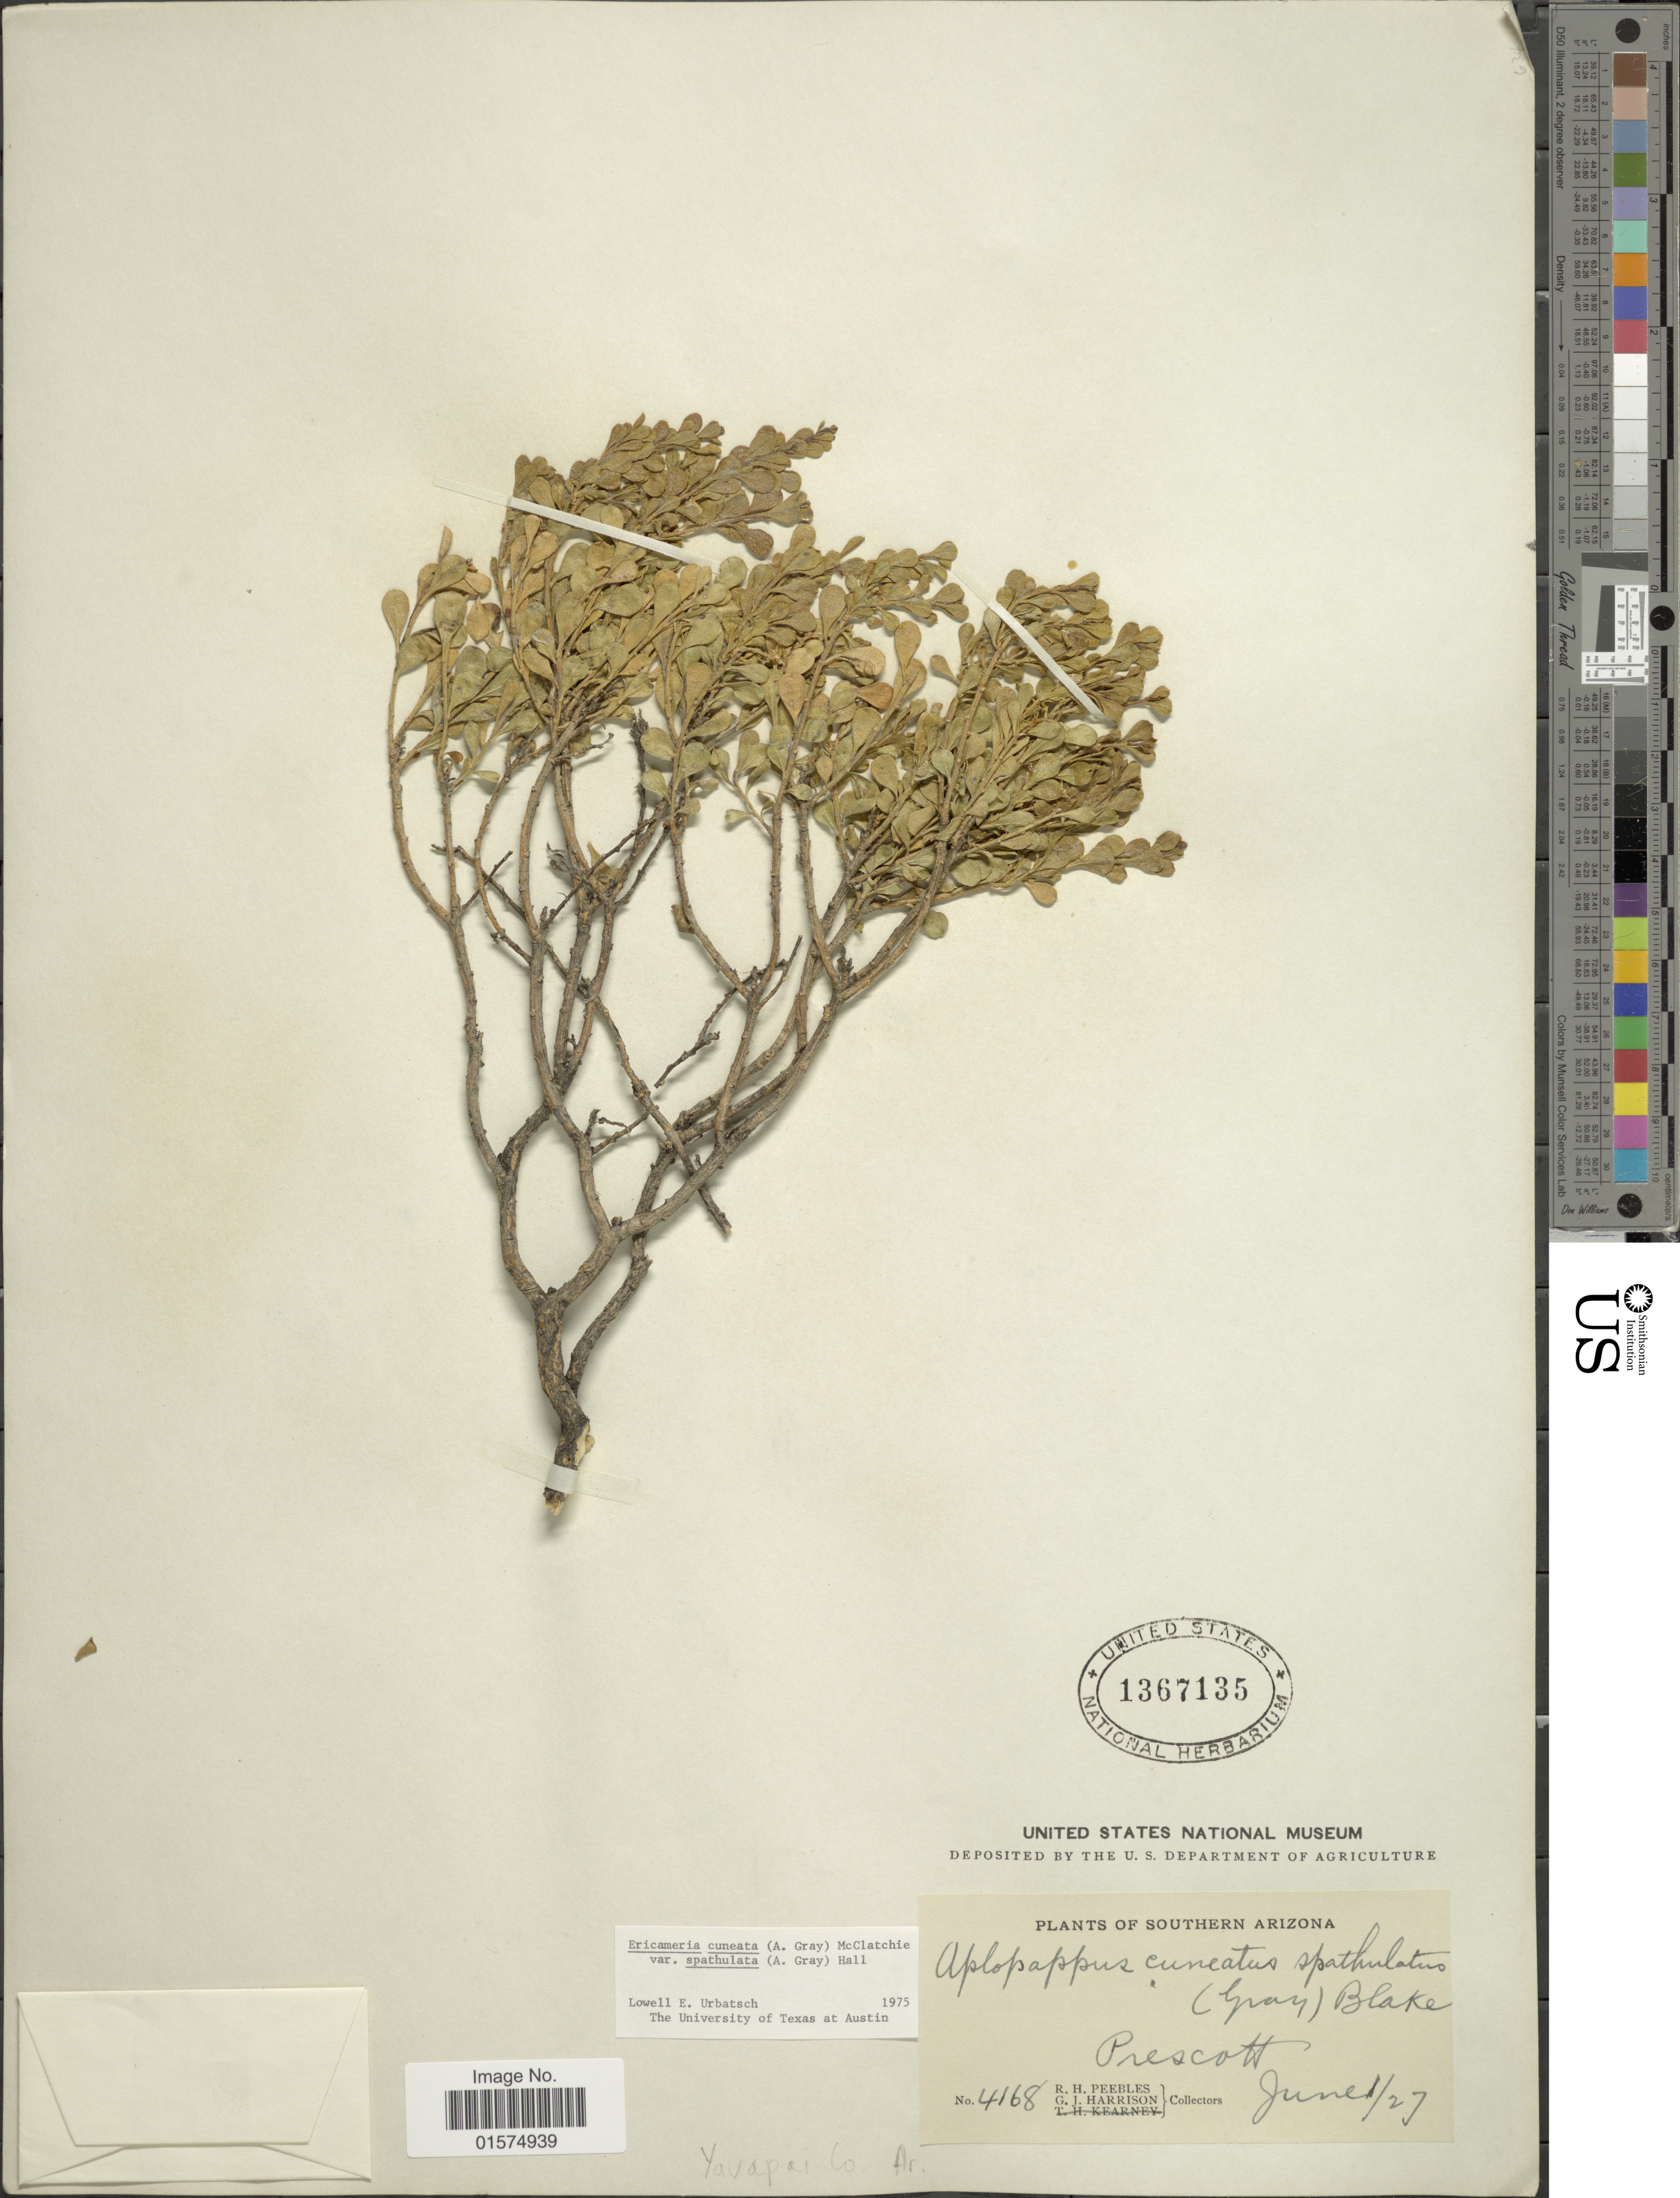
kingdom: Plantae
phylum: Tracheophyta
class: Magnoliopsida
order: Asterales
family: Asteraceae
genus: Ericameria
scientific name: Ericameria cuneata var. spathulata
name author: (A. Gray) H.M. Hall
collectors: R. H. Peebles & G. J. Harrison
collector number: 4168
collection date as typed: Transcribed d/m/y: 1/6/27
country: United States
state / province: Arizona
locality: Southern Arizona. Prescott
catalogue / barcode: US 1367135